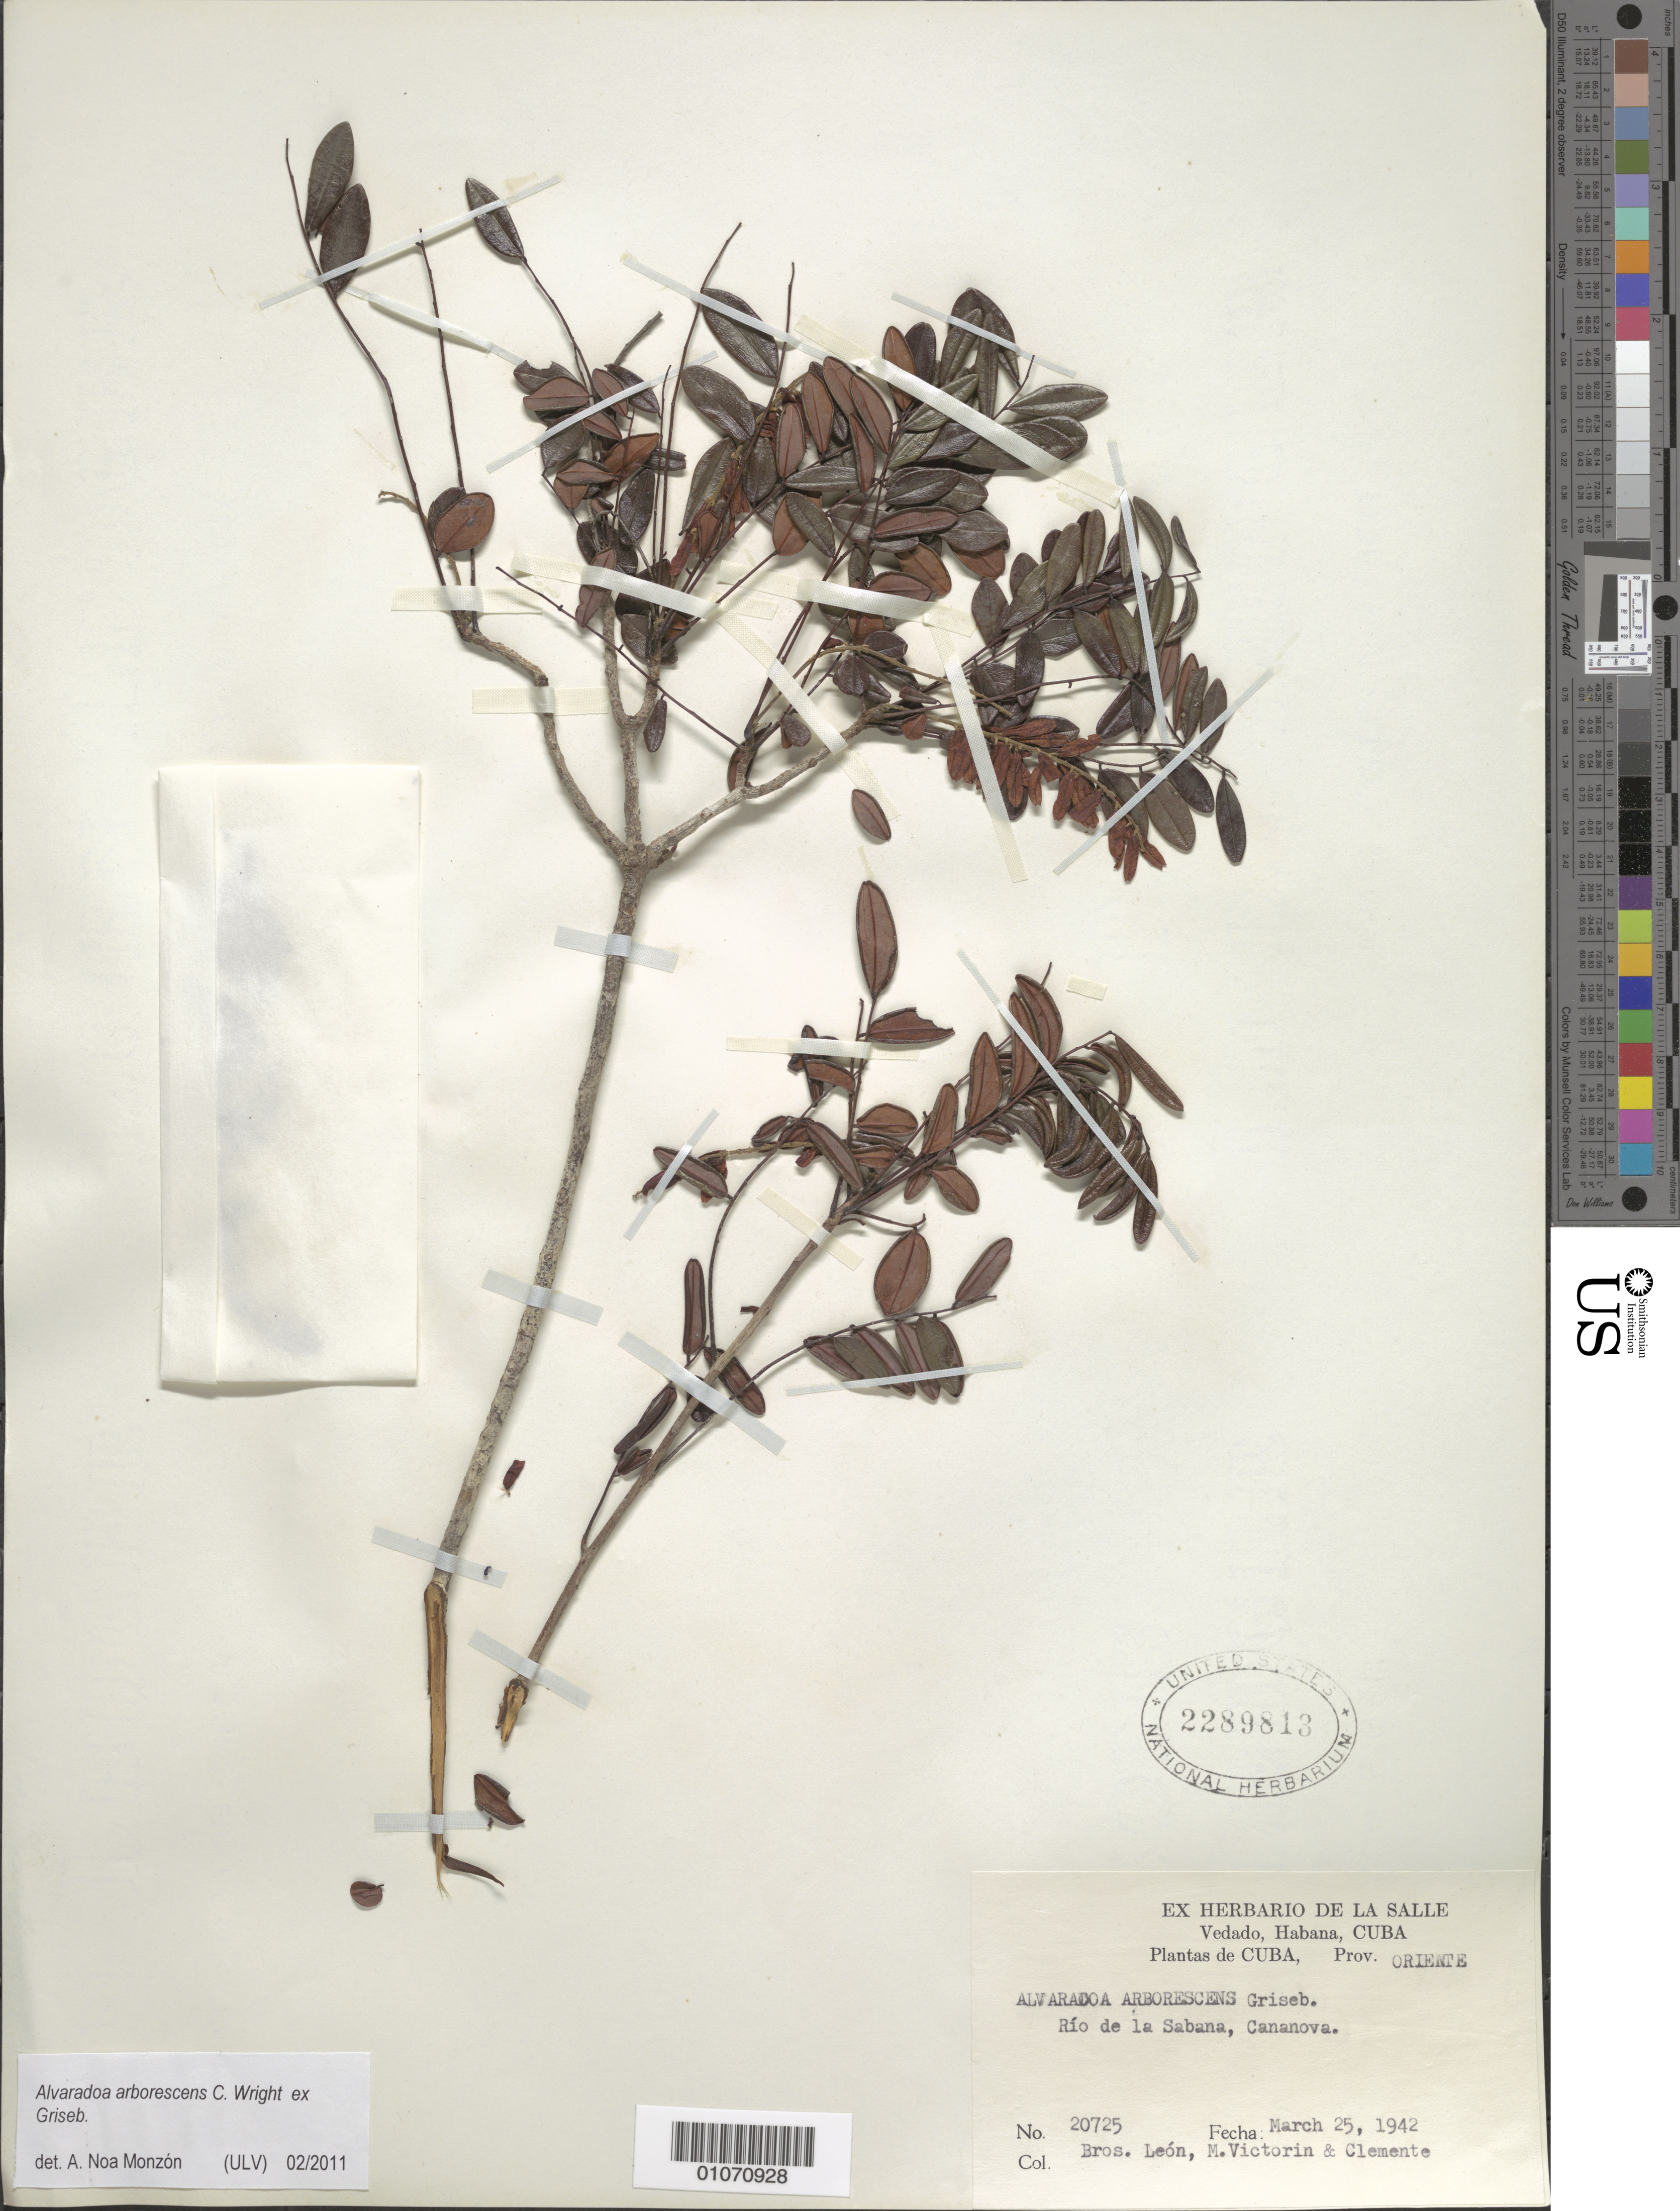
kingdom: Plantae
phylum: Tracheophyta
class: Magnoliopsida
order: Picramniales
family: Picramniaceae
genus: Alvaradoa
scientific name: Alvaradoa arborescens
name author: C. Wright in Griseb.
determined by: Noa Monzón, A.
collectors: Bro. León, Fr. Marie-Victorin & Bro. Clemente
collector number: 20725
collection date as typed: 25 Mar 1942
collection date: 1942-03-25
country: Cuba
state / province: Oriente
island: Cuba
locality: Río de la Sabana, Cananova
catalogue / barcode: US 2289813